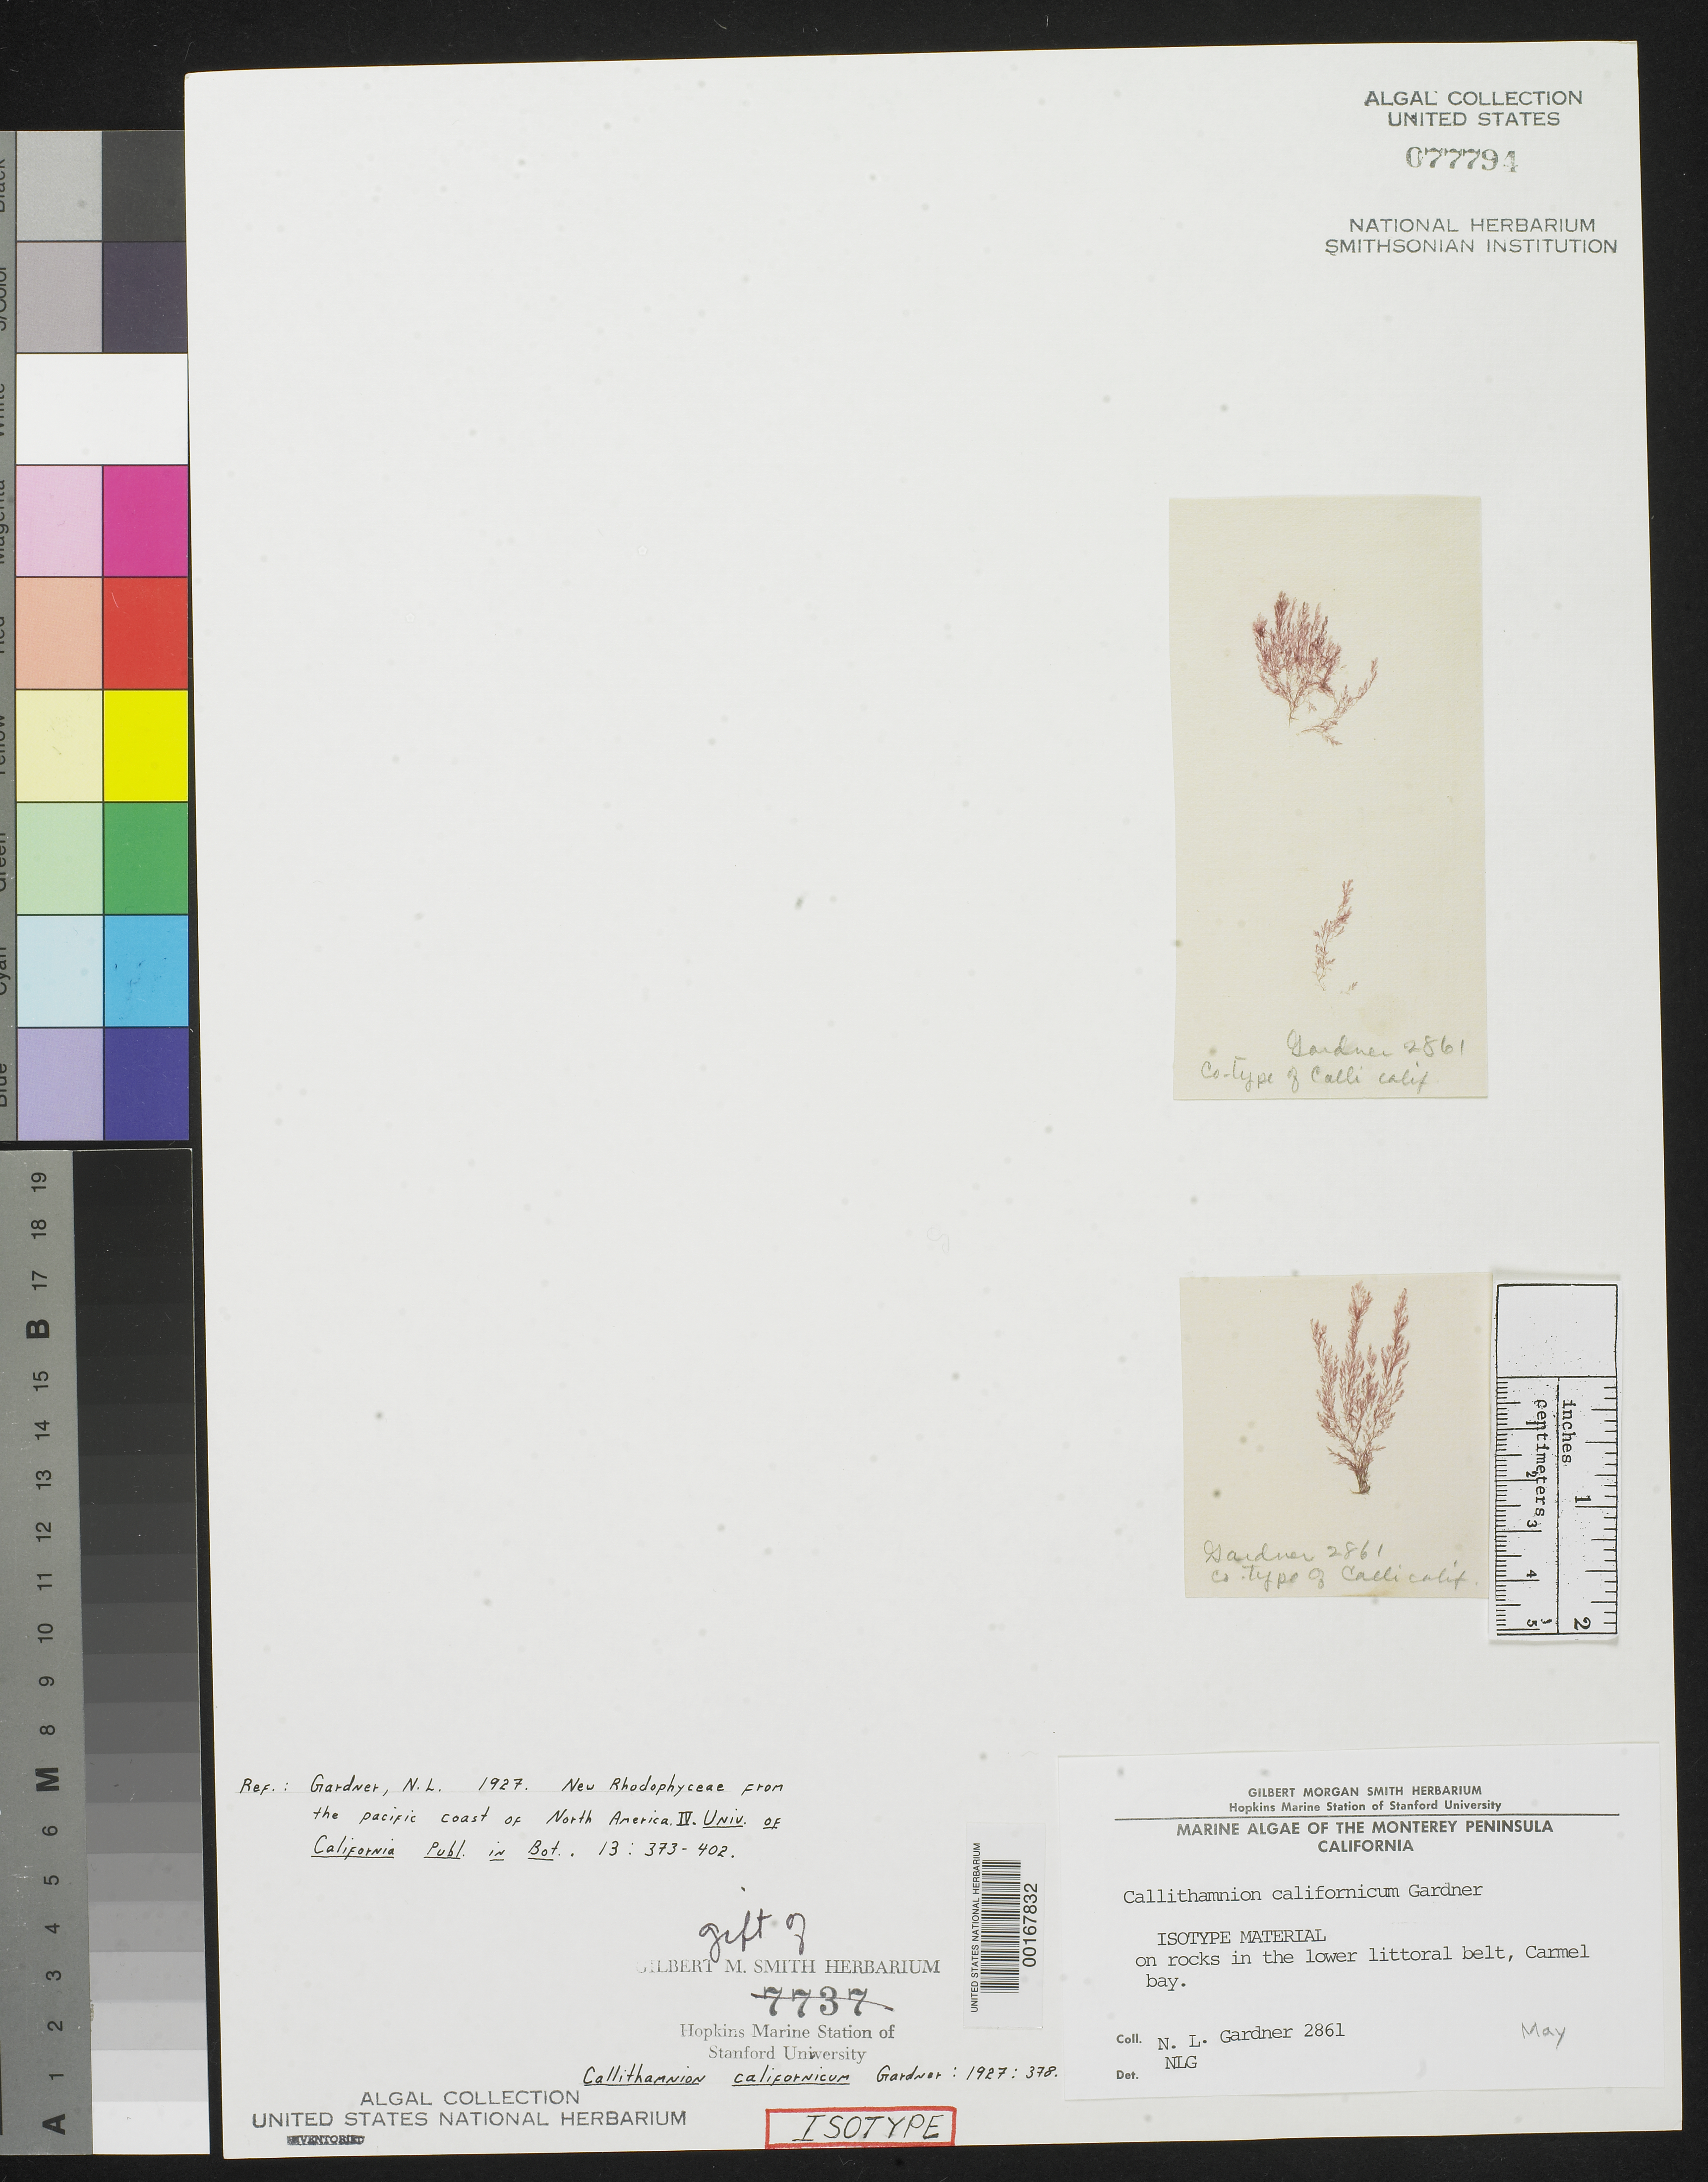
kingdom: Plantae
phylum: Rhodophyta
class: Florideophyceae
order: Ceramiales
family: Callithamniaceae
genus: Callithamnion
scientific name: Callithamnion californicum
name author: N.L. Gardner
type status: Isotype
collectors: N. Gardner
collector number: NLG 2861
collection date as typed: May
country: United States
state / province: California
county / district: Monterey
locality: Carmel Bay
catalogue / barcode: US 77794